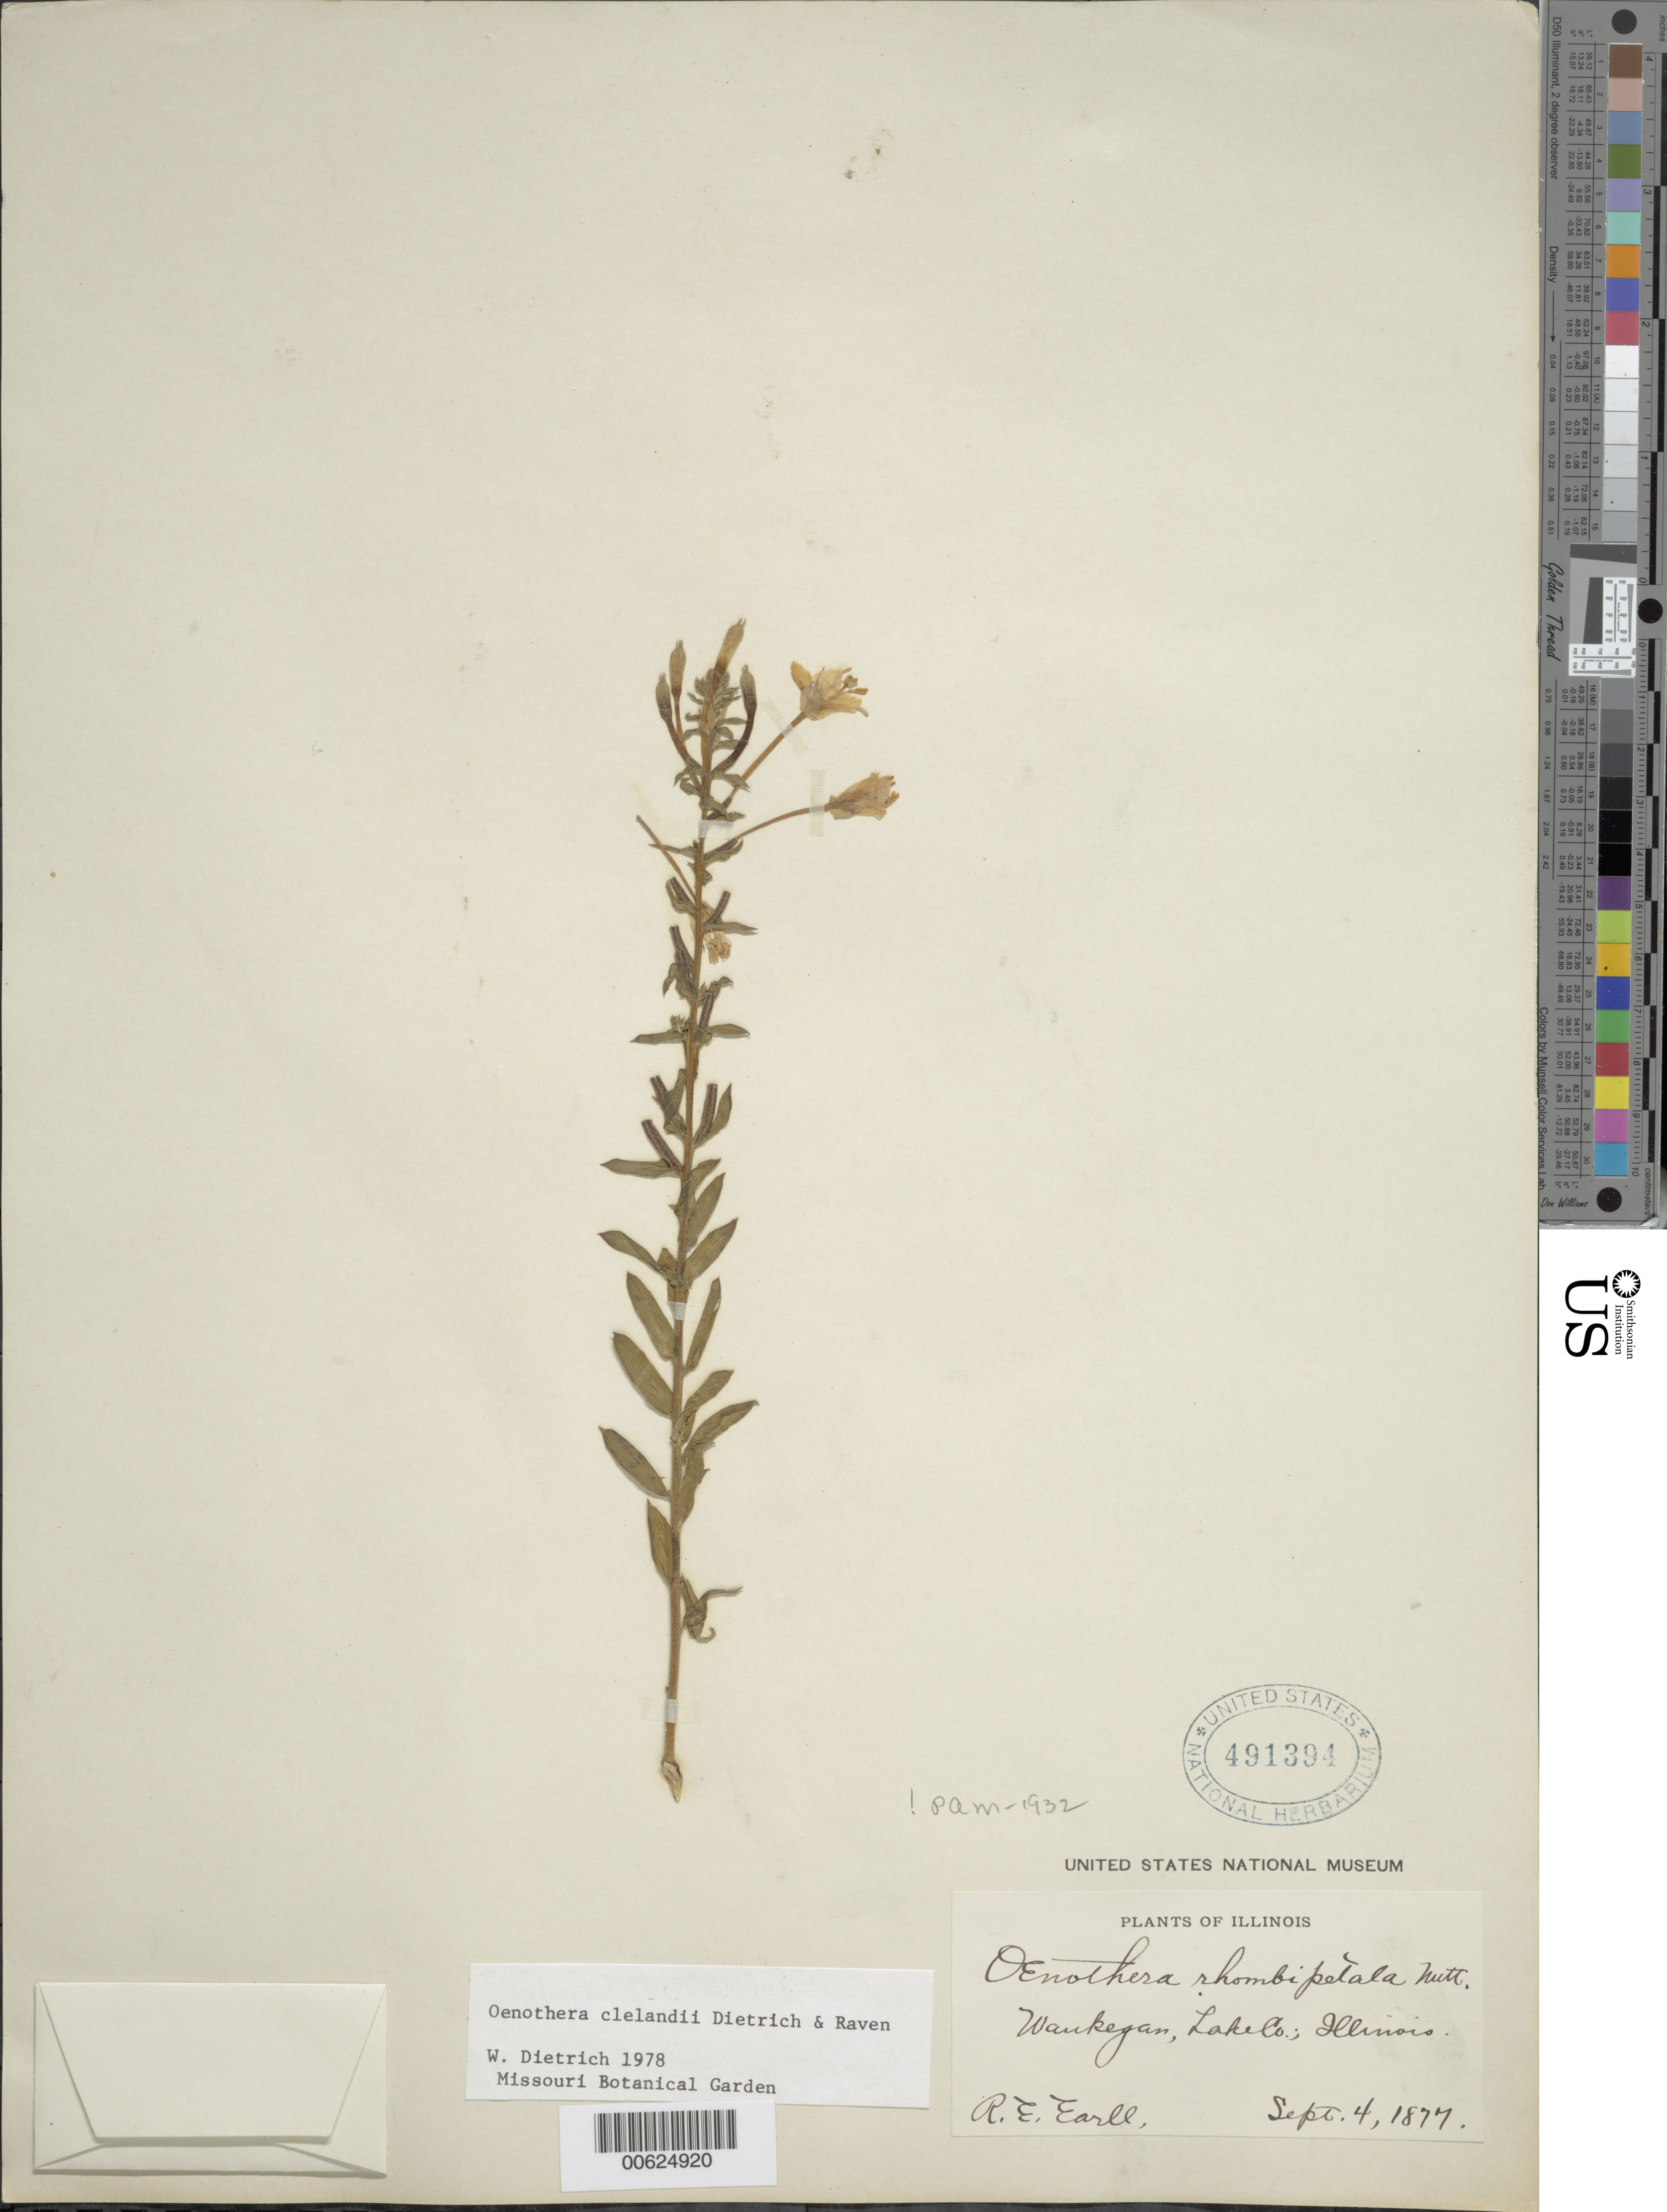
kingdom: Plantae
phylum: Tracheophyta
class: Magnoliopsida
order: Myrtales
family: Onagraceae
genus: Oenothera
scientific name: Oenothera clelandii W. Dietr., P.H. Raven & W.L. Wagner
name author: W. Dietr. et al.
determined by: Dietrich, W.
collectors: R. Earll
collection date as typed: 04 Sep 1877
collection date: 1877-09-04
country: United States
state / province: Illinois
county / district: Lake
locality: Waukegan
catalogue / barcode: US 491394